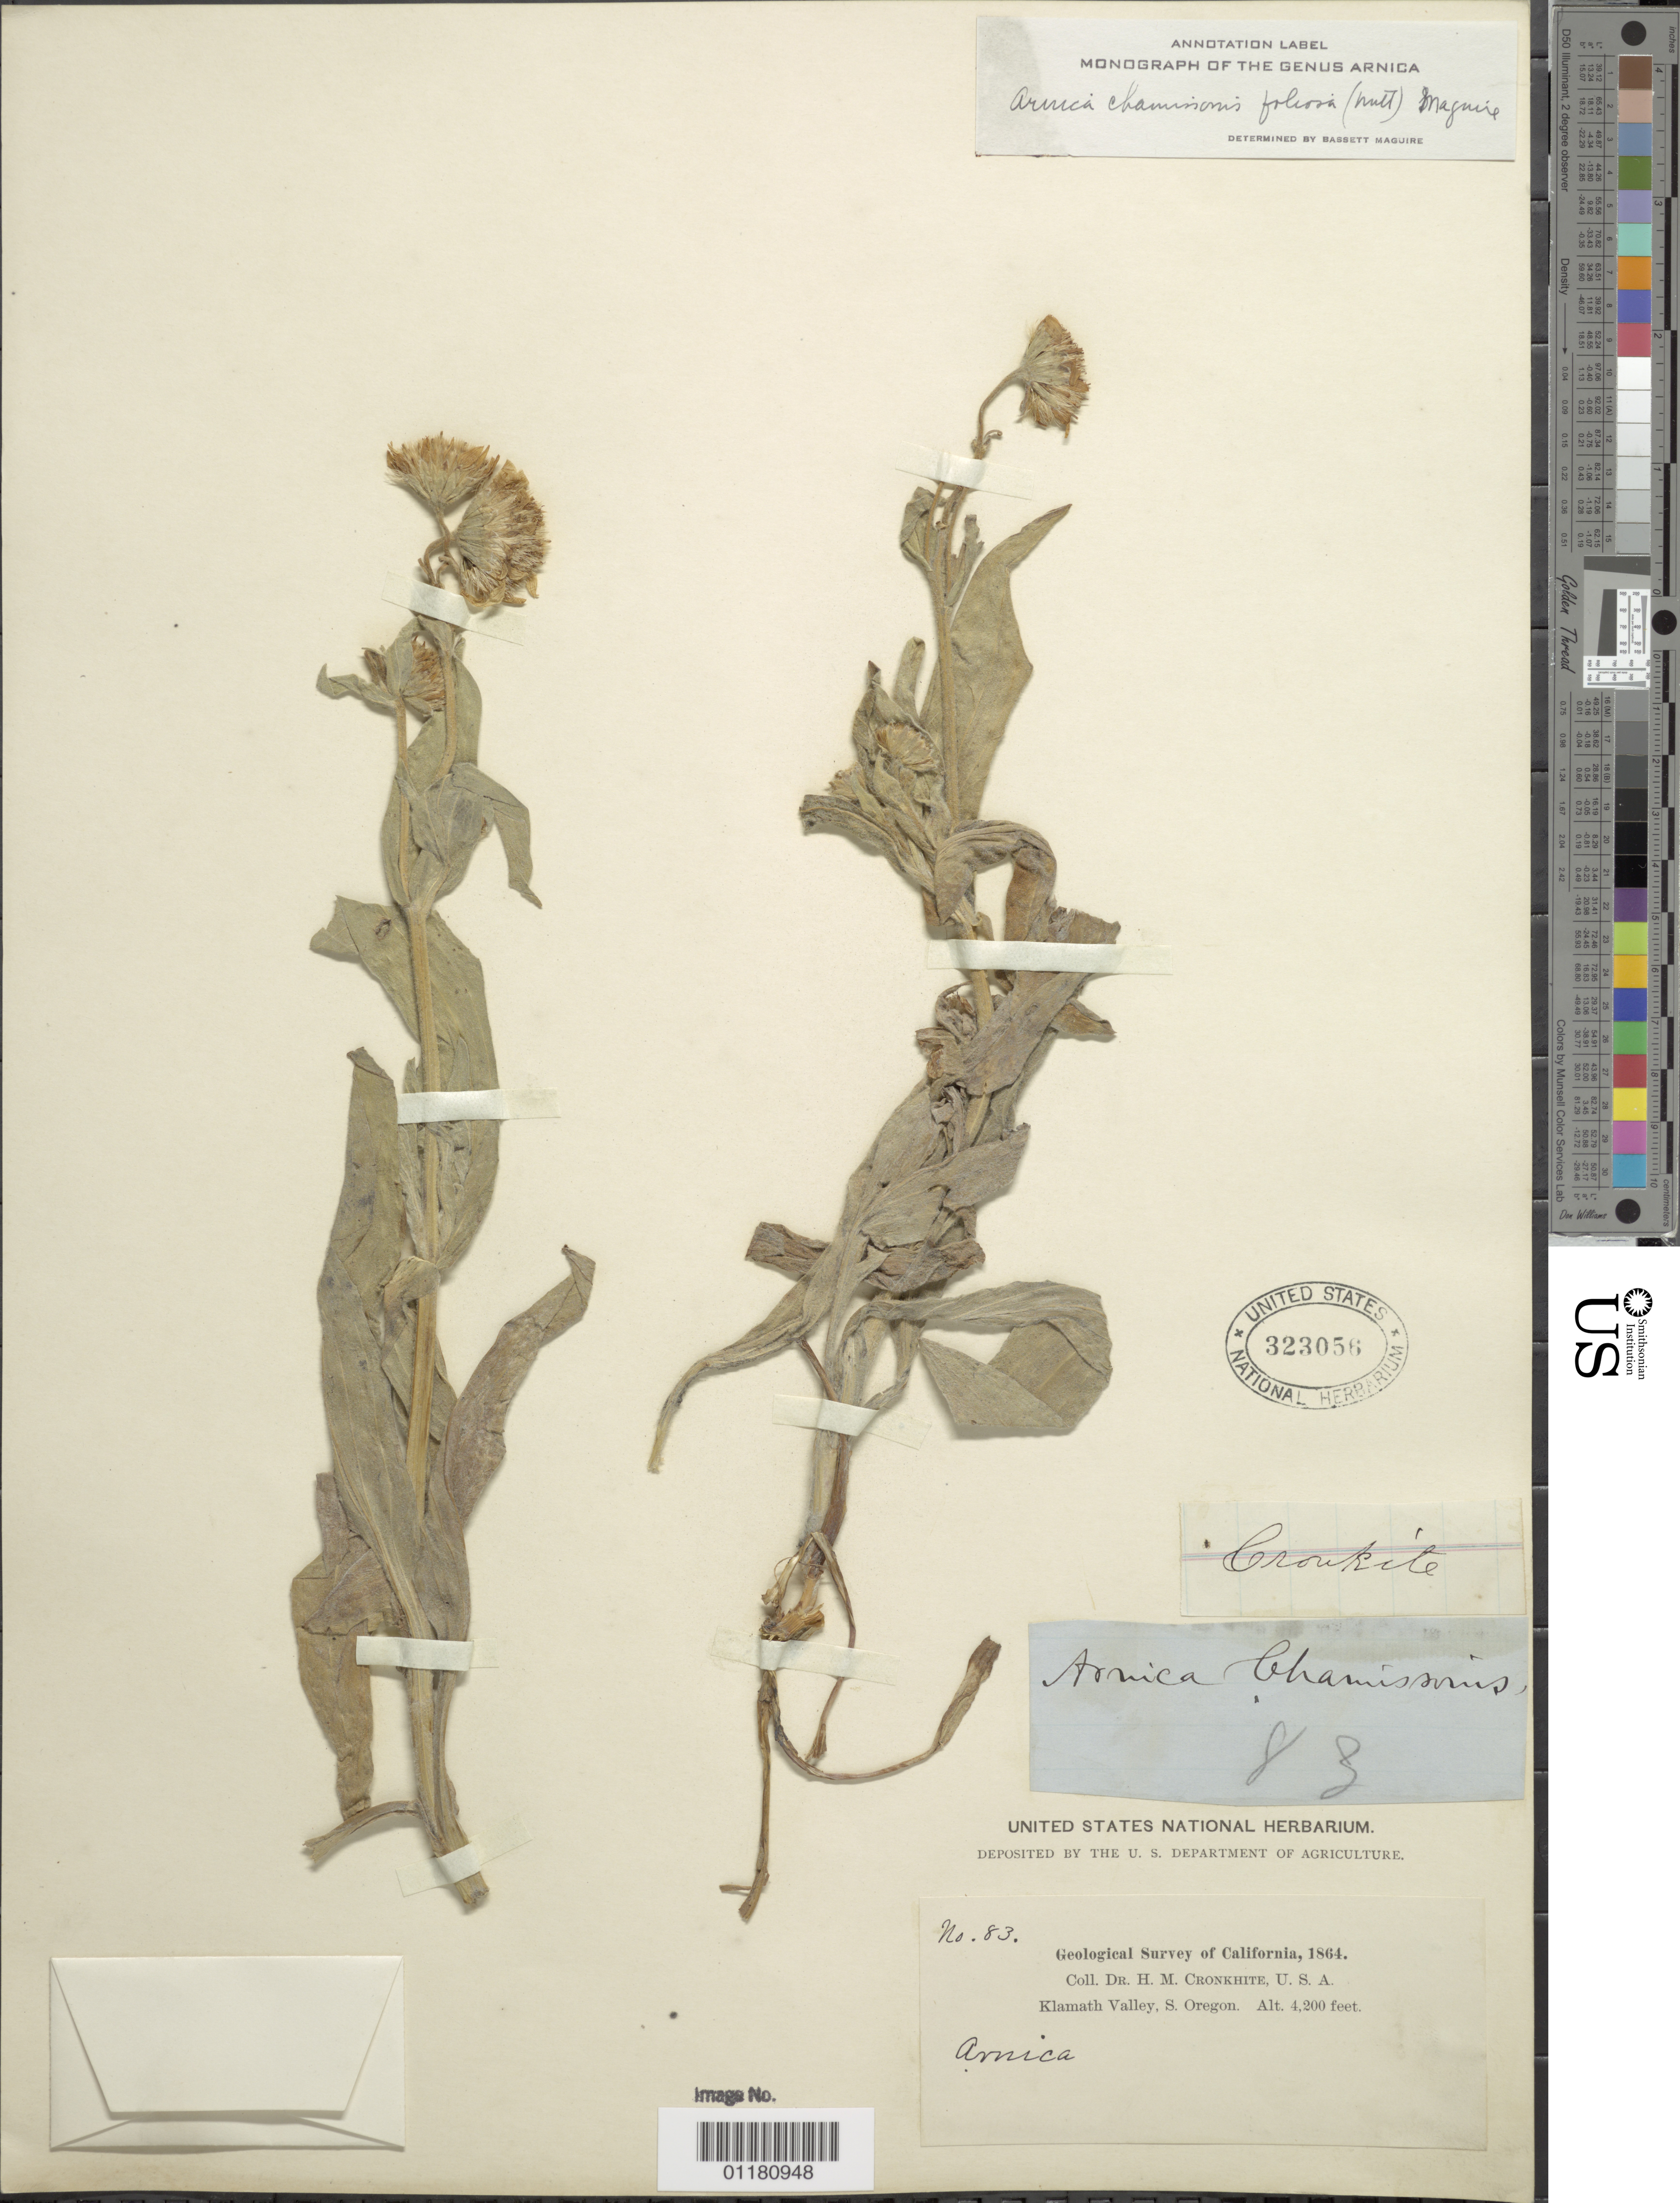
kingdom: Plantae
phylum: Tracheophyta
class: Magnoliopsida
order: Asterales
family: Asteraceae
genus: Arnica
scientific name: Arnica chamissonis subsp. foliosa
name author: (Nutt.) Maguire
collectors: H. M. Cronkhite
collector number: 83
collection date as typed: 1864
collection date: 1864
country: United States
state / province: Oregon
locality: Klamath Valley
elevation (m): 1280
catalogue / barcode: US 323056